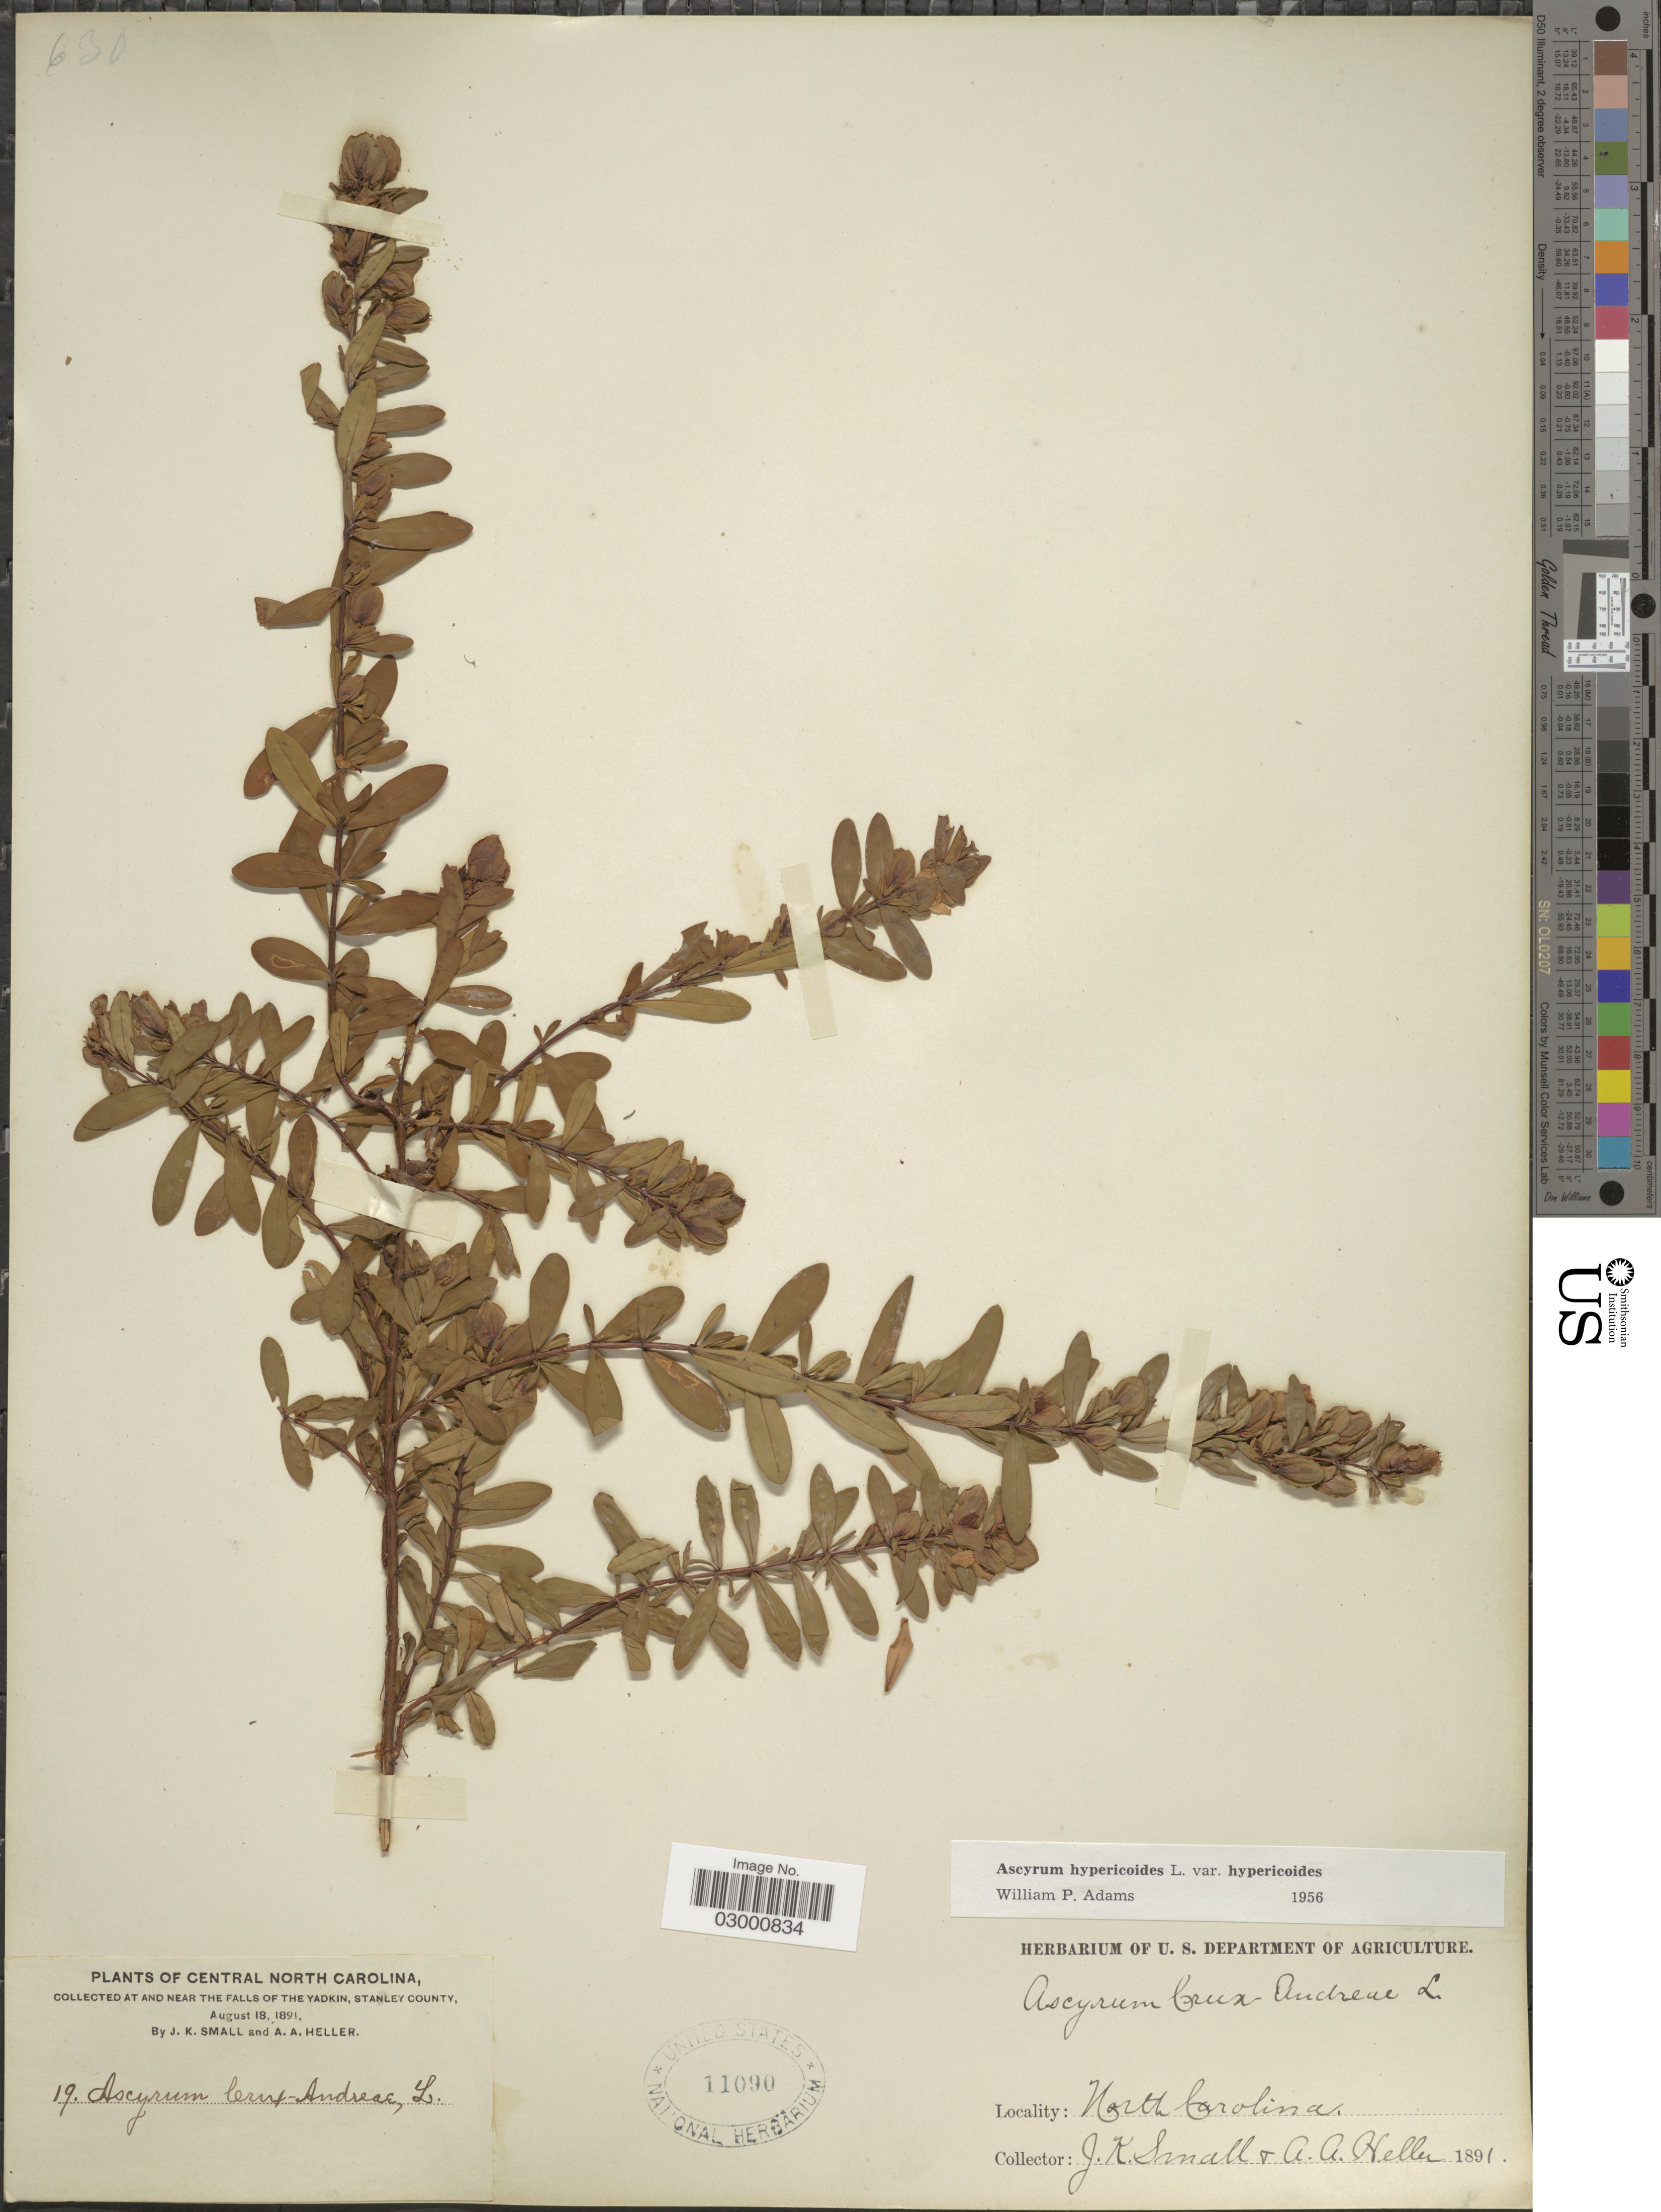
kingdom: Plantae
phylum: Tracheophyta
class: Magnoliopsida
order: Malpighiales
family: Hypericaceae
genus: Hypericum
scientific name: Hypericum hypericoides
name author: (L.) Crantz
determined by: Strong, Mark T., (BOT), Smithsonian Institution - National Museum of Natural History (UNITED STATES)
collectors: J. K. Small & A. A. Heller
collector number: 19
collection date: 1891-08-18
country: United States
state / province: North Carolina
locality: Central North Carolina. At and near the Falls of the Yadkin, Stanley County.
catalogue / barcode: US 11090